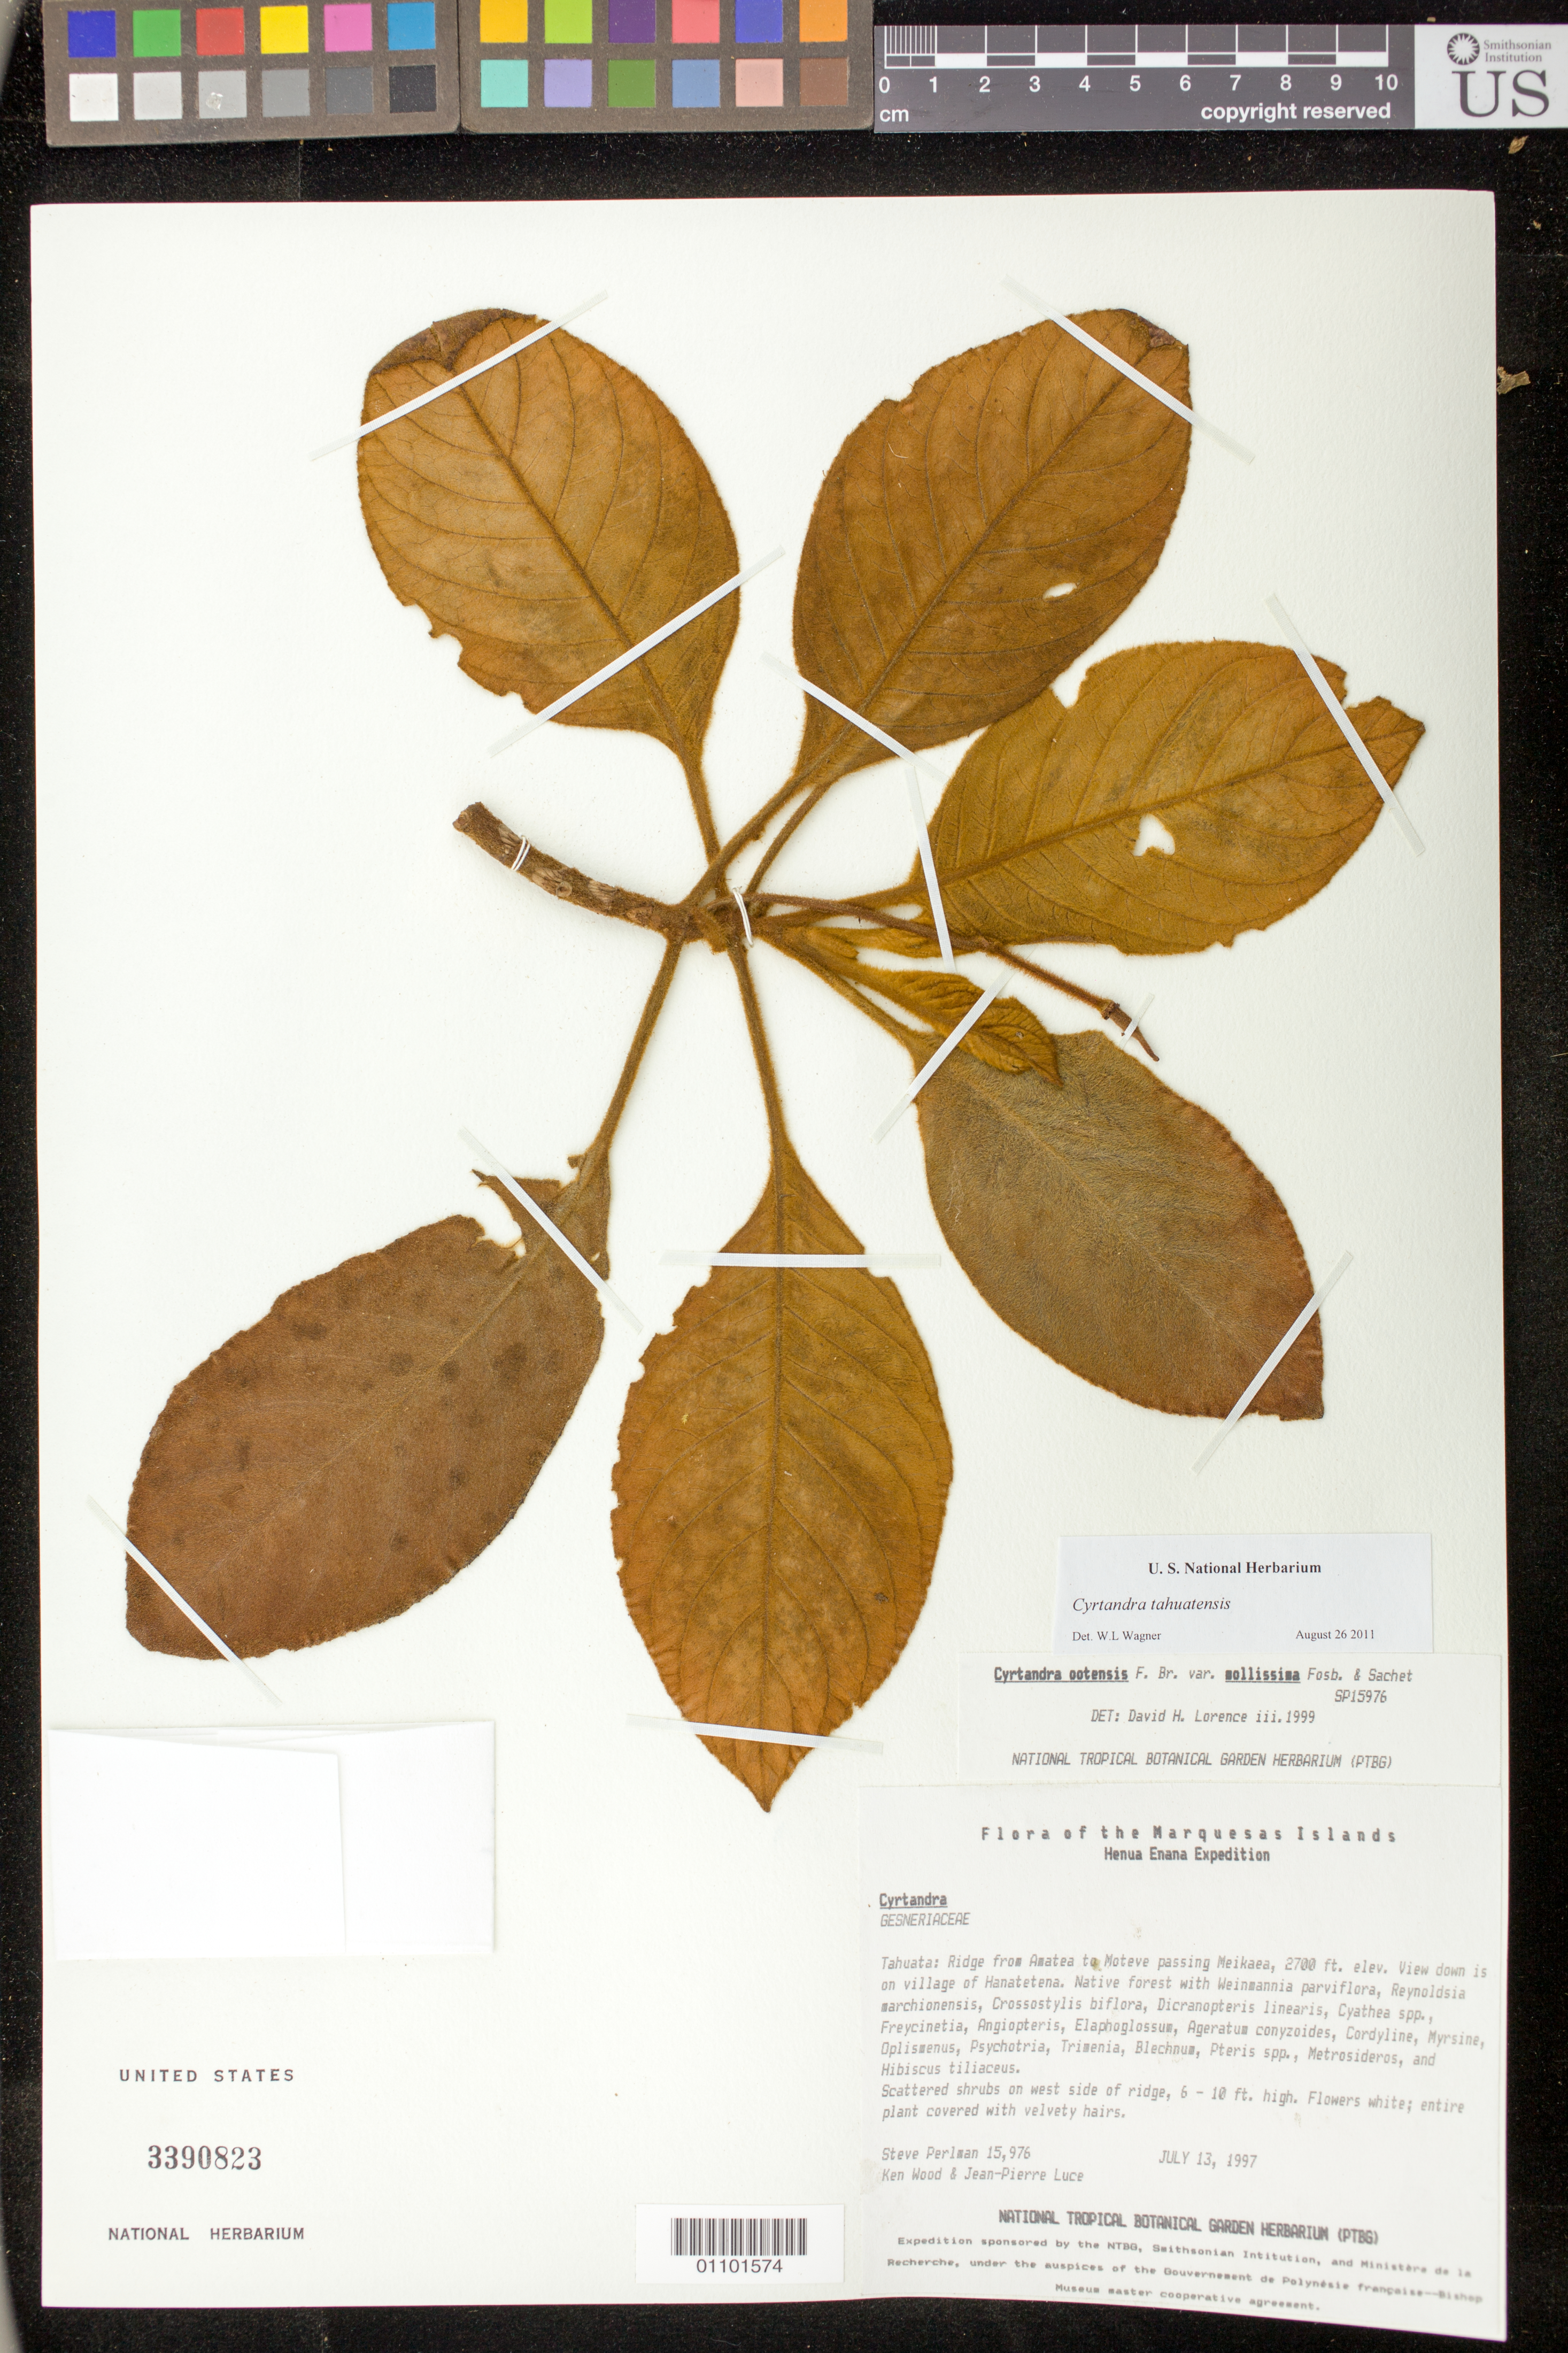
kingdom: Plantae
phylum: Tracheophyta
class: Magnoliopsida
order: Lamiales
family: Gesneriaceae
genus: Cyrtandra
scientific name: Cyrtandra tahuatensis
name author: Fosberg & Sachet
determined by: Wagner, W. L., (BOT), Smithsonian Institution - National Museum of Natural History (UNITED STATES)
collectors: S. P. Perlman, K. R. Wood & J. Luce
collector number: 15976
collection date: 1997-07-13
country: French Polynesia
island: Tahuata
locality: Ridge from Amatea to Moteve passing Meikaea, view down is on village of Hanatetena, on W side of ridge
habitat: Native forest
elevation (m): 823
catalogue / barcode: US 3390823